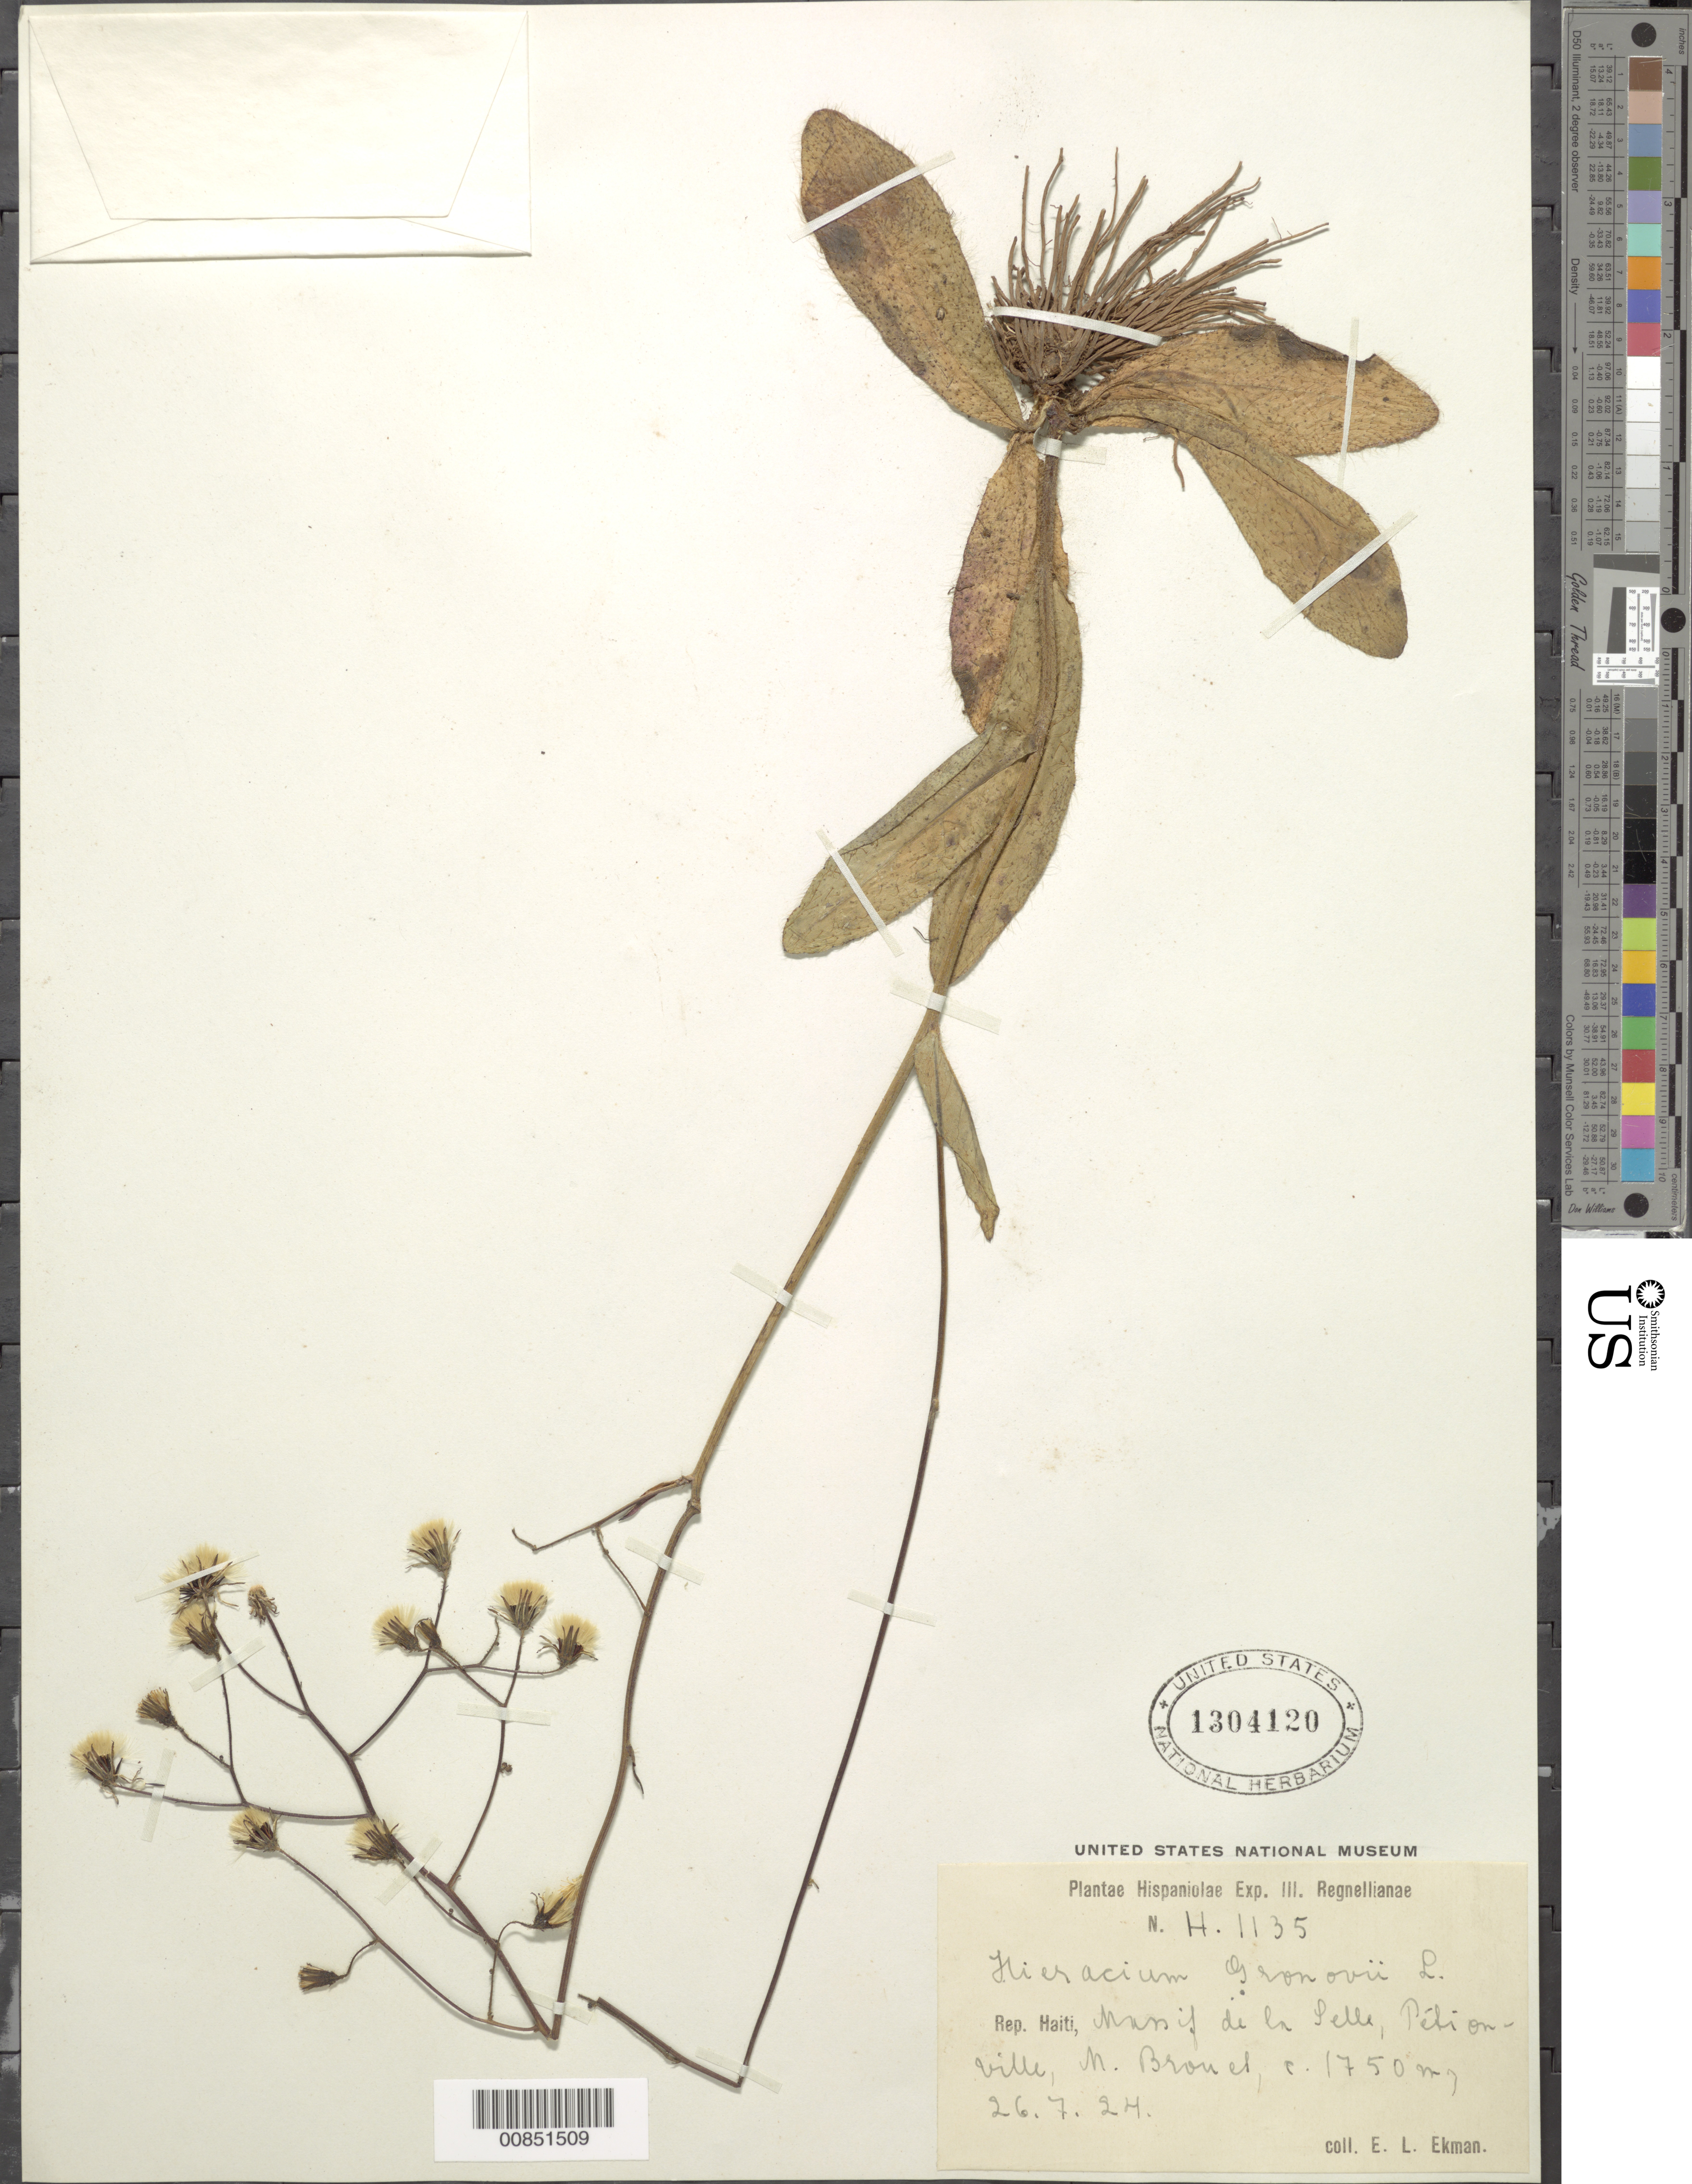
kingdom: Plantae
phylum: Tracheophyta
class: Magnoliopsida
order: Asterales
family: Asteraceae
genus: Hieracium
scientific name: Hieracium gronovii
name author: L.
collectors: E. L. Ekman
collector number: H 1135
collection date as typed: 26 Jul 1924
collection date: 1924-07-26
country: Haiti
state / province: Ouest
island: Hispaniola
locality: Massif de la Selle, Pétionville, M. Brouet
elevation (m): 1750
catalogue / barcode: US 1304120